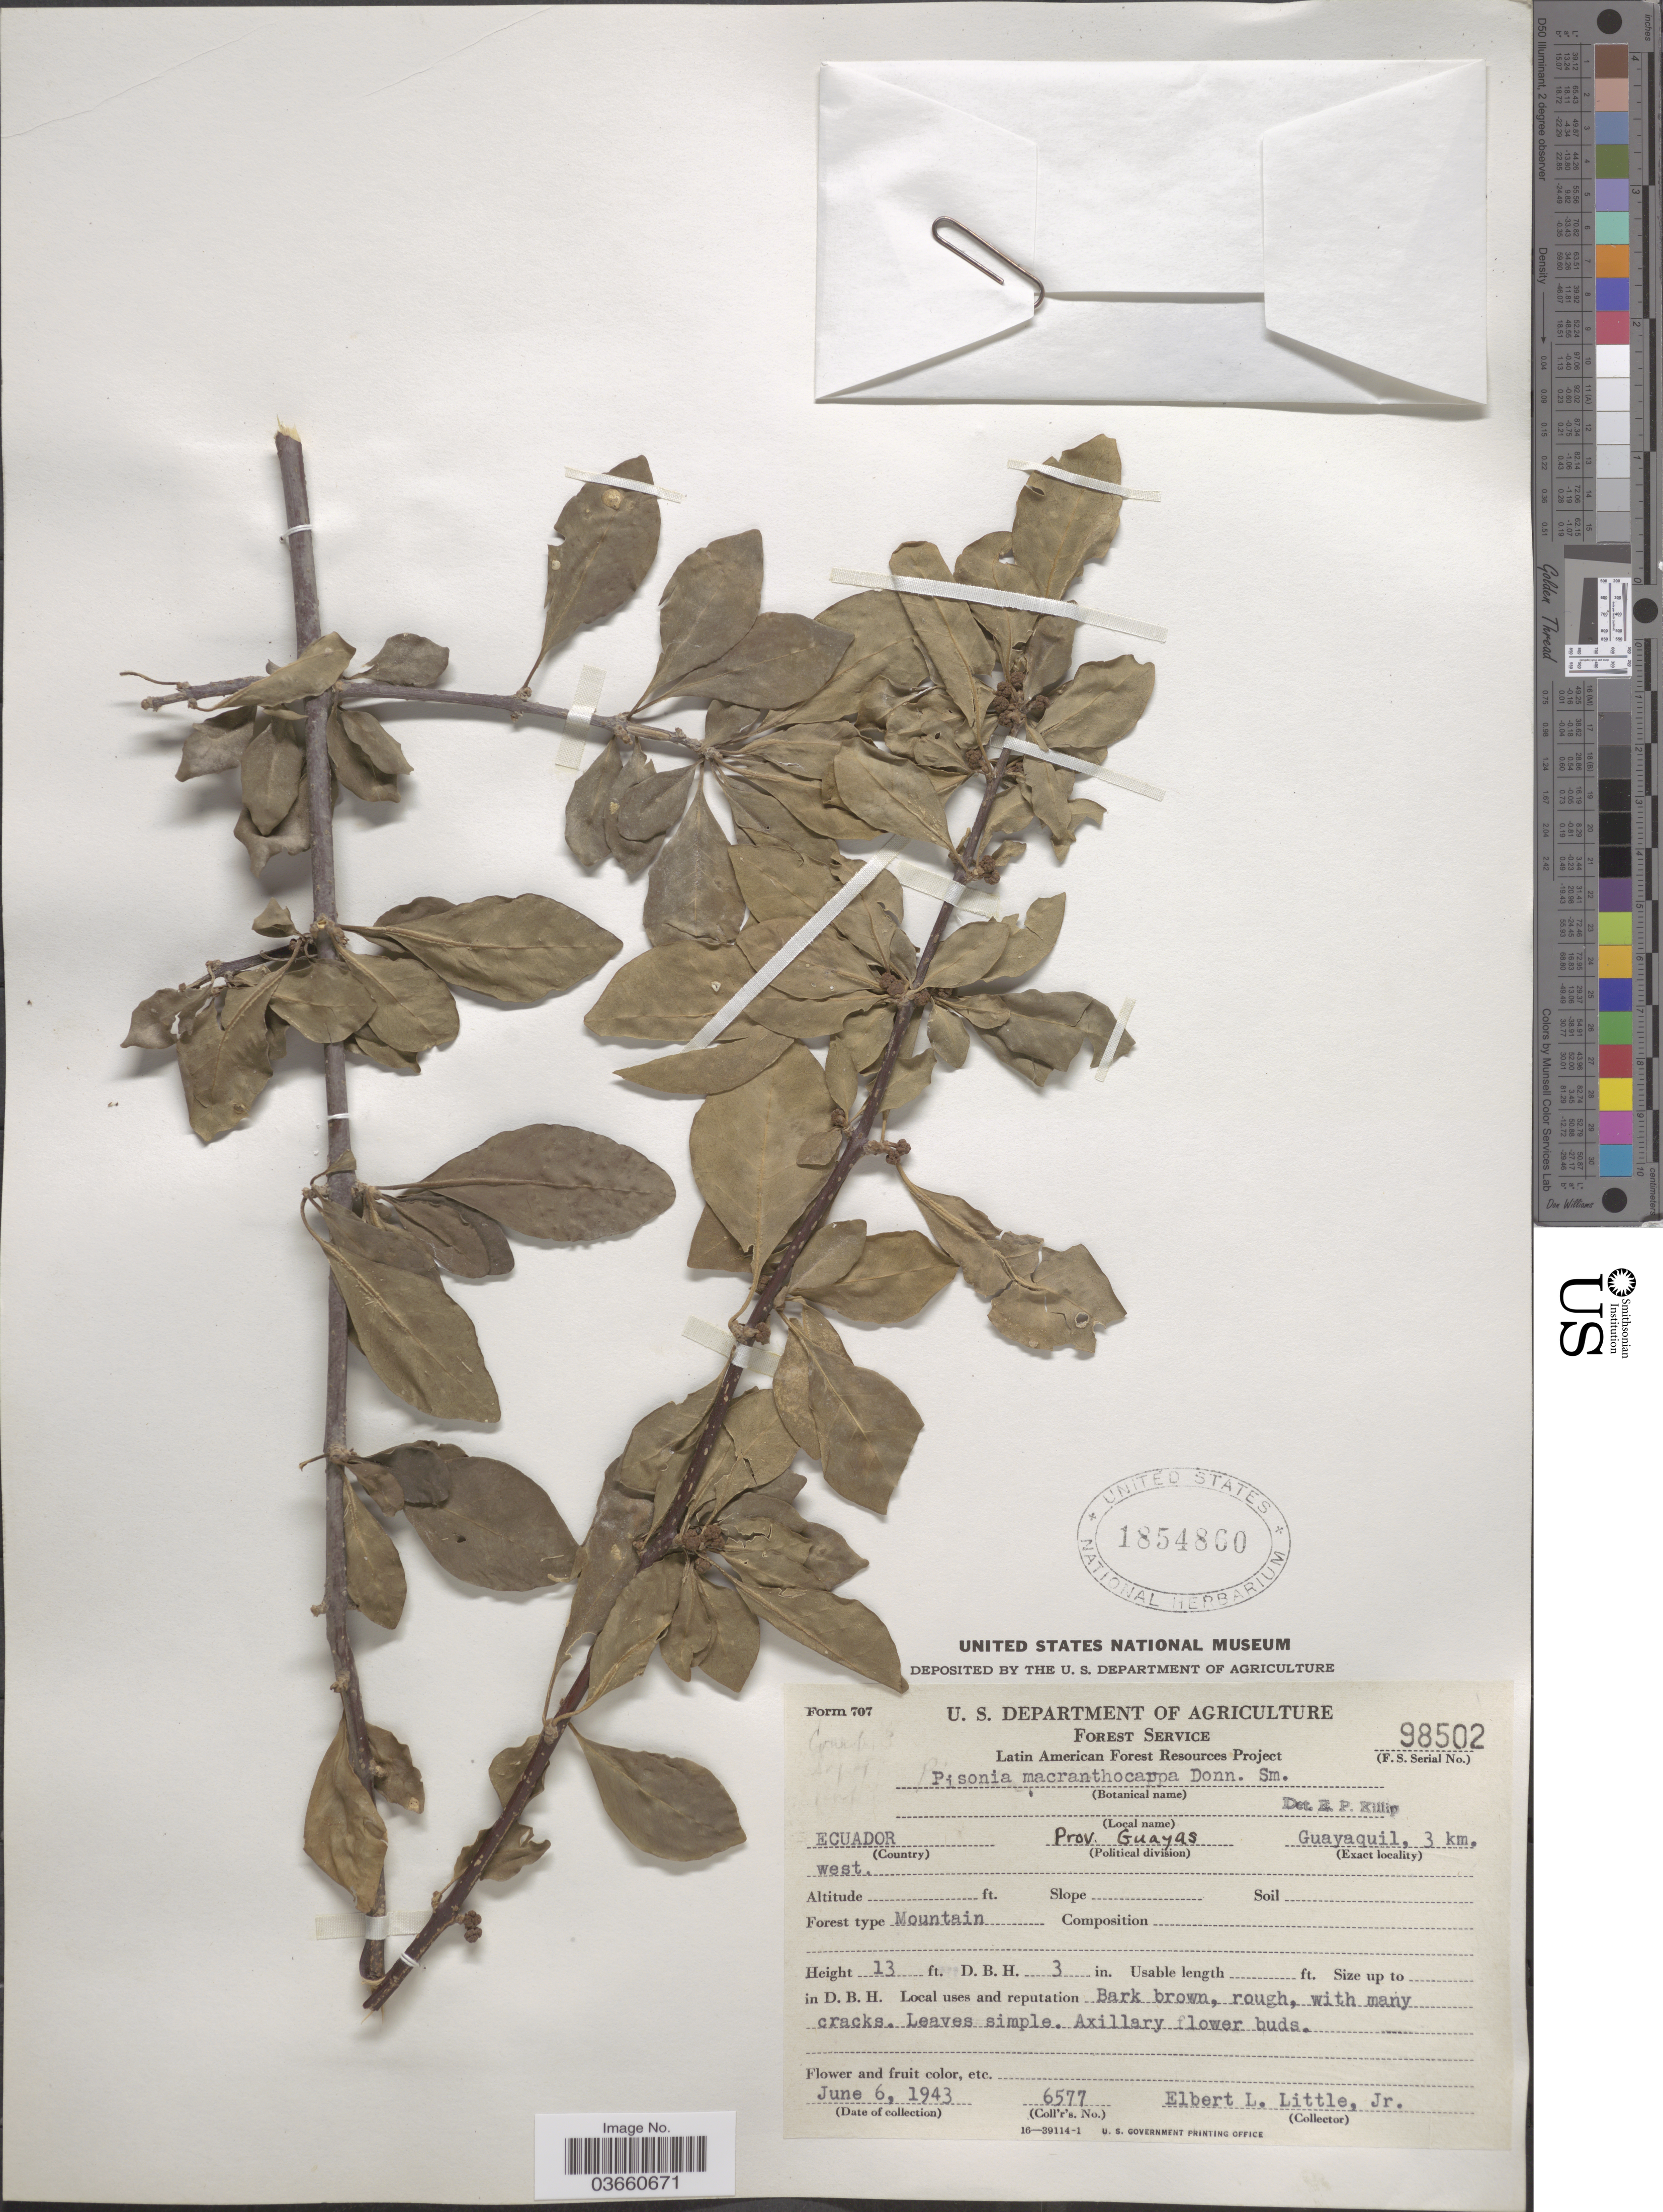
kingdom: Plantae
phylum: Tracheophyta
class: Magnoliopsida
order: Caryophyllales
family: Nyctaginaceae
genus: Pisonia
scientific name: Pisonia macranthocarpa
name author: (Donn. Sm.) Donn. Sm.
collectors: E. L. Little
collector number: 6577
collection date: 1943-06-06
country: Ecuador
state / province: Guayas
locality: Guayaquil, 3 km. west.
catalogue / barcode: US 1854860